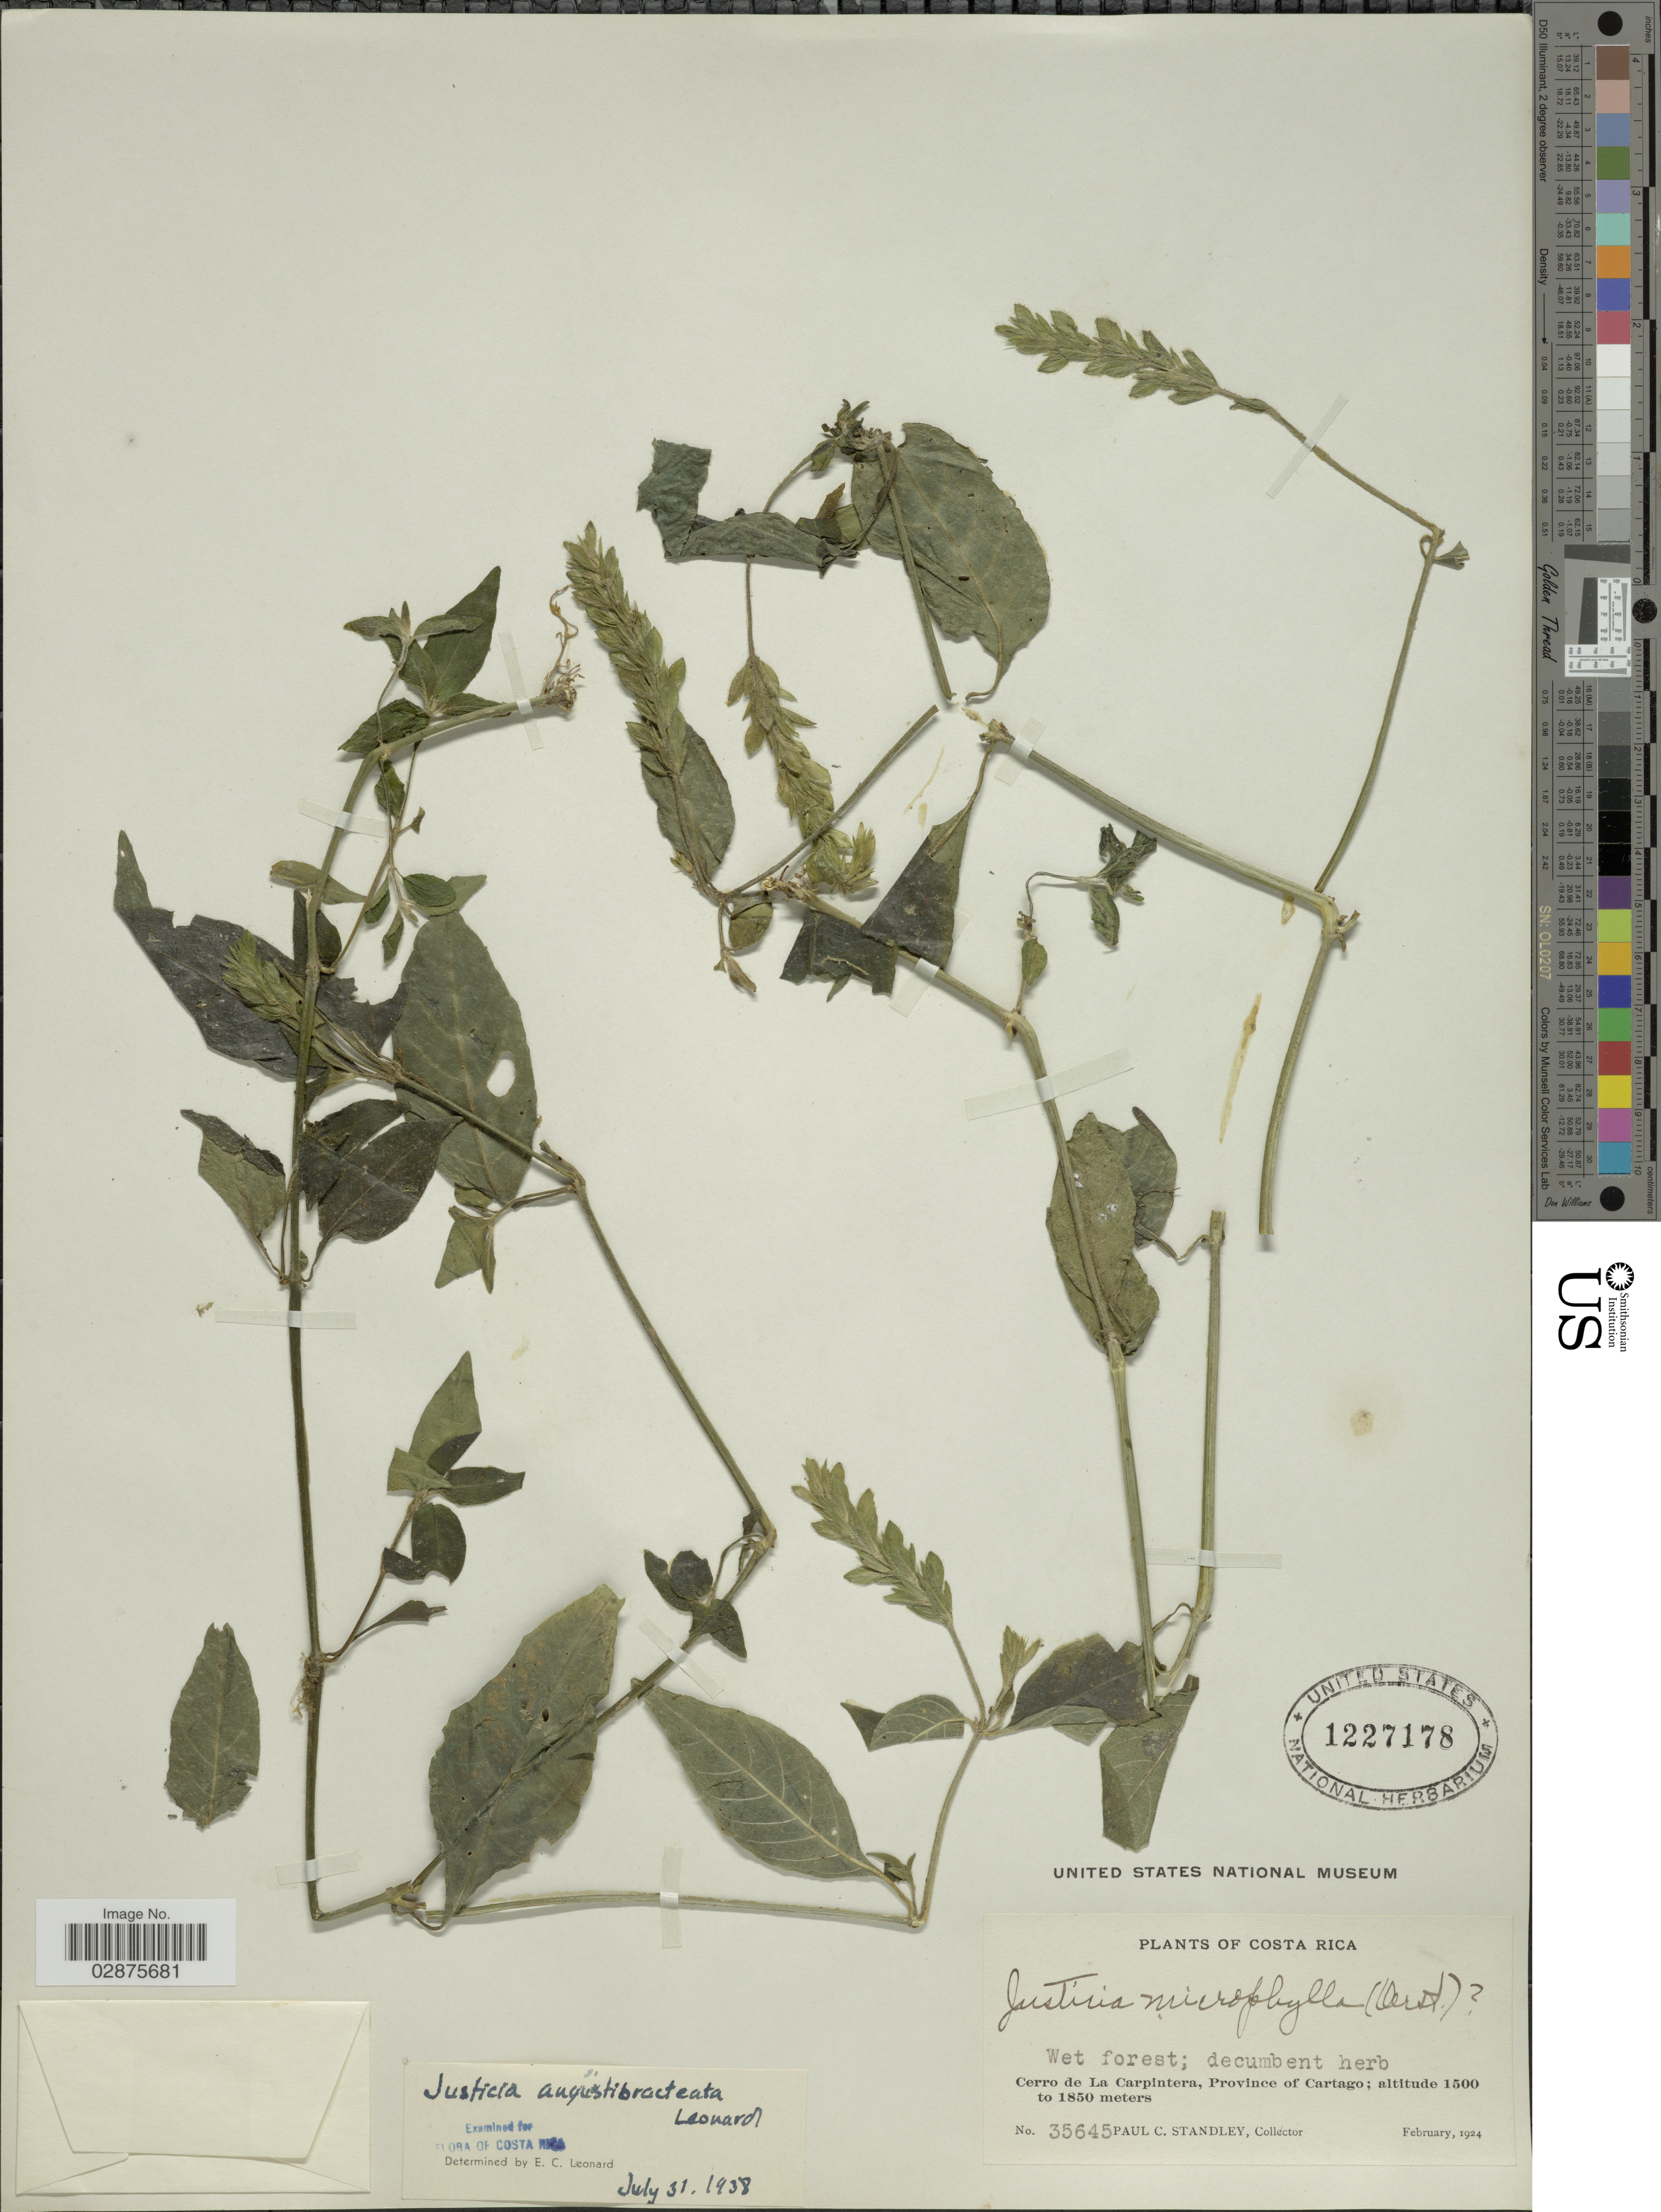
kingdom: Plantae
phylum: Tracheophyta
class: Magnoliopsida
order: Lamiales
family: Acanthaceae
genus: Justicia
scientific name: Justicia angustibracteata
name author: Leonard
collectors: P. C. Standley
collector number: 35645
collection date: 1924-02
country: Costa Rica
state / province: Cartago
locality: Cerro de La Carpintera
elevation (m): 1500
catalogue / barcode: US 1227178